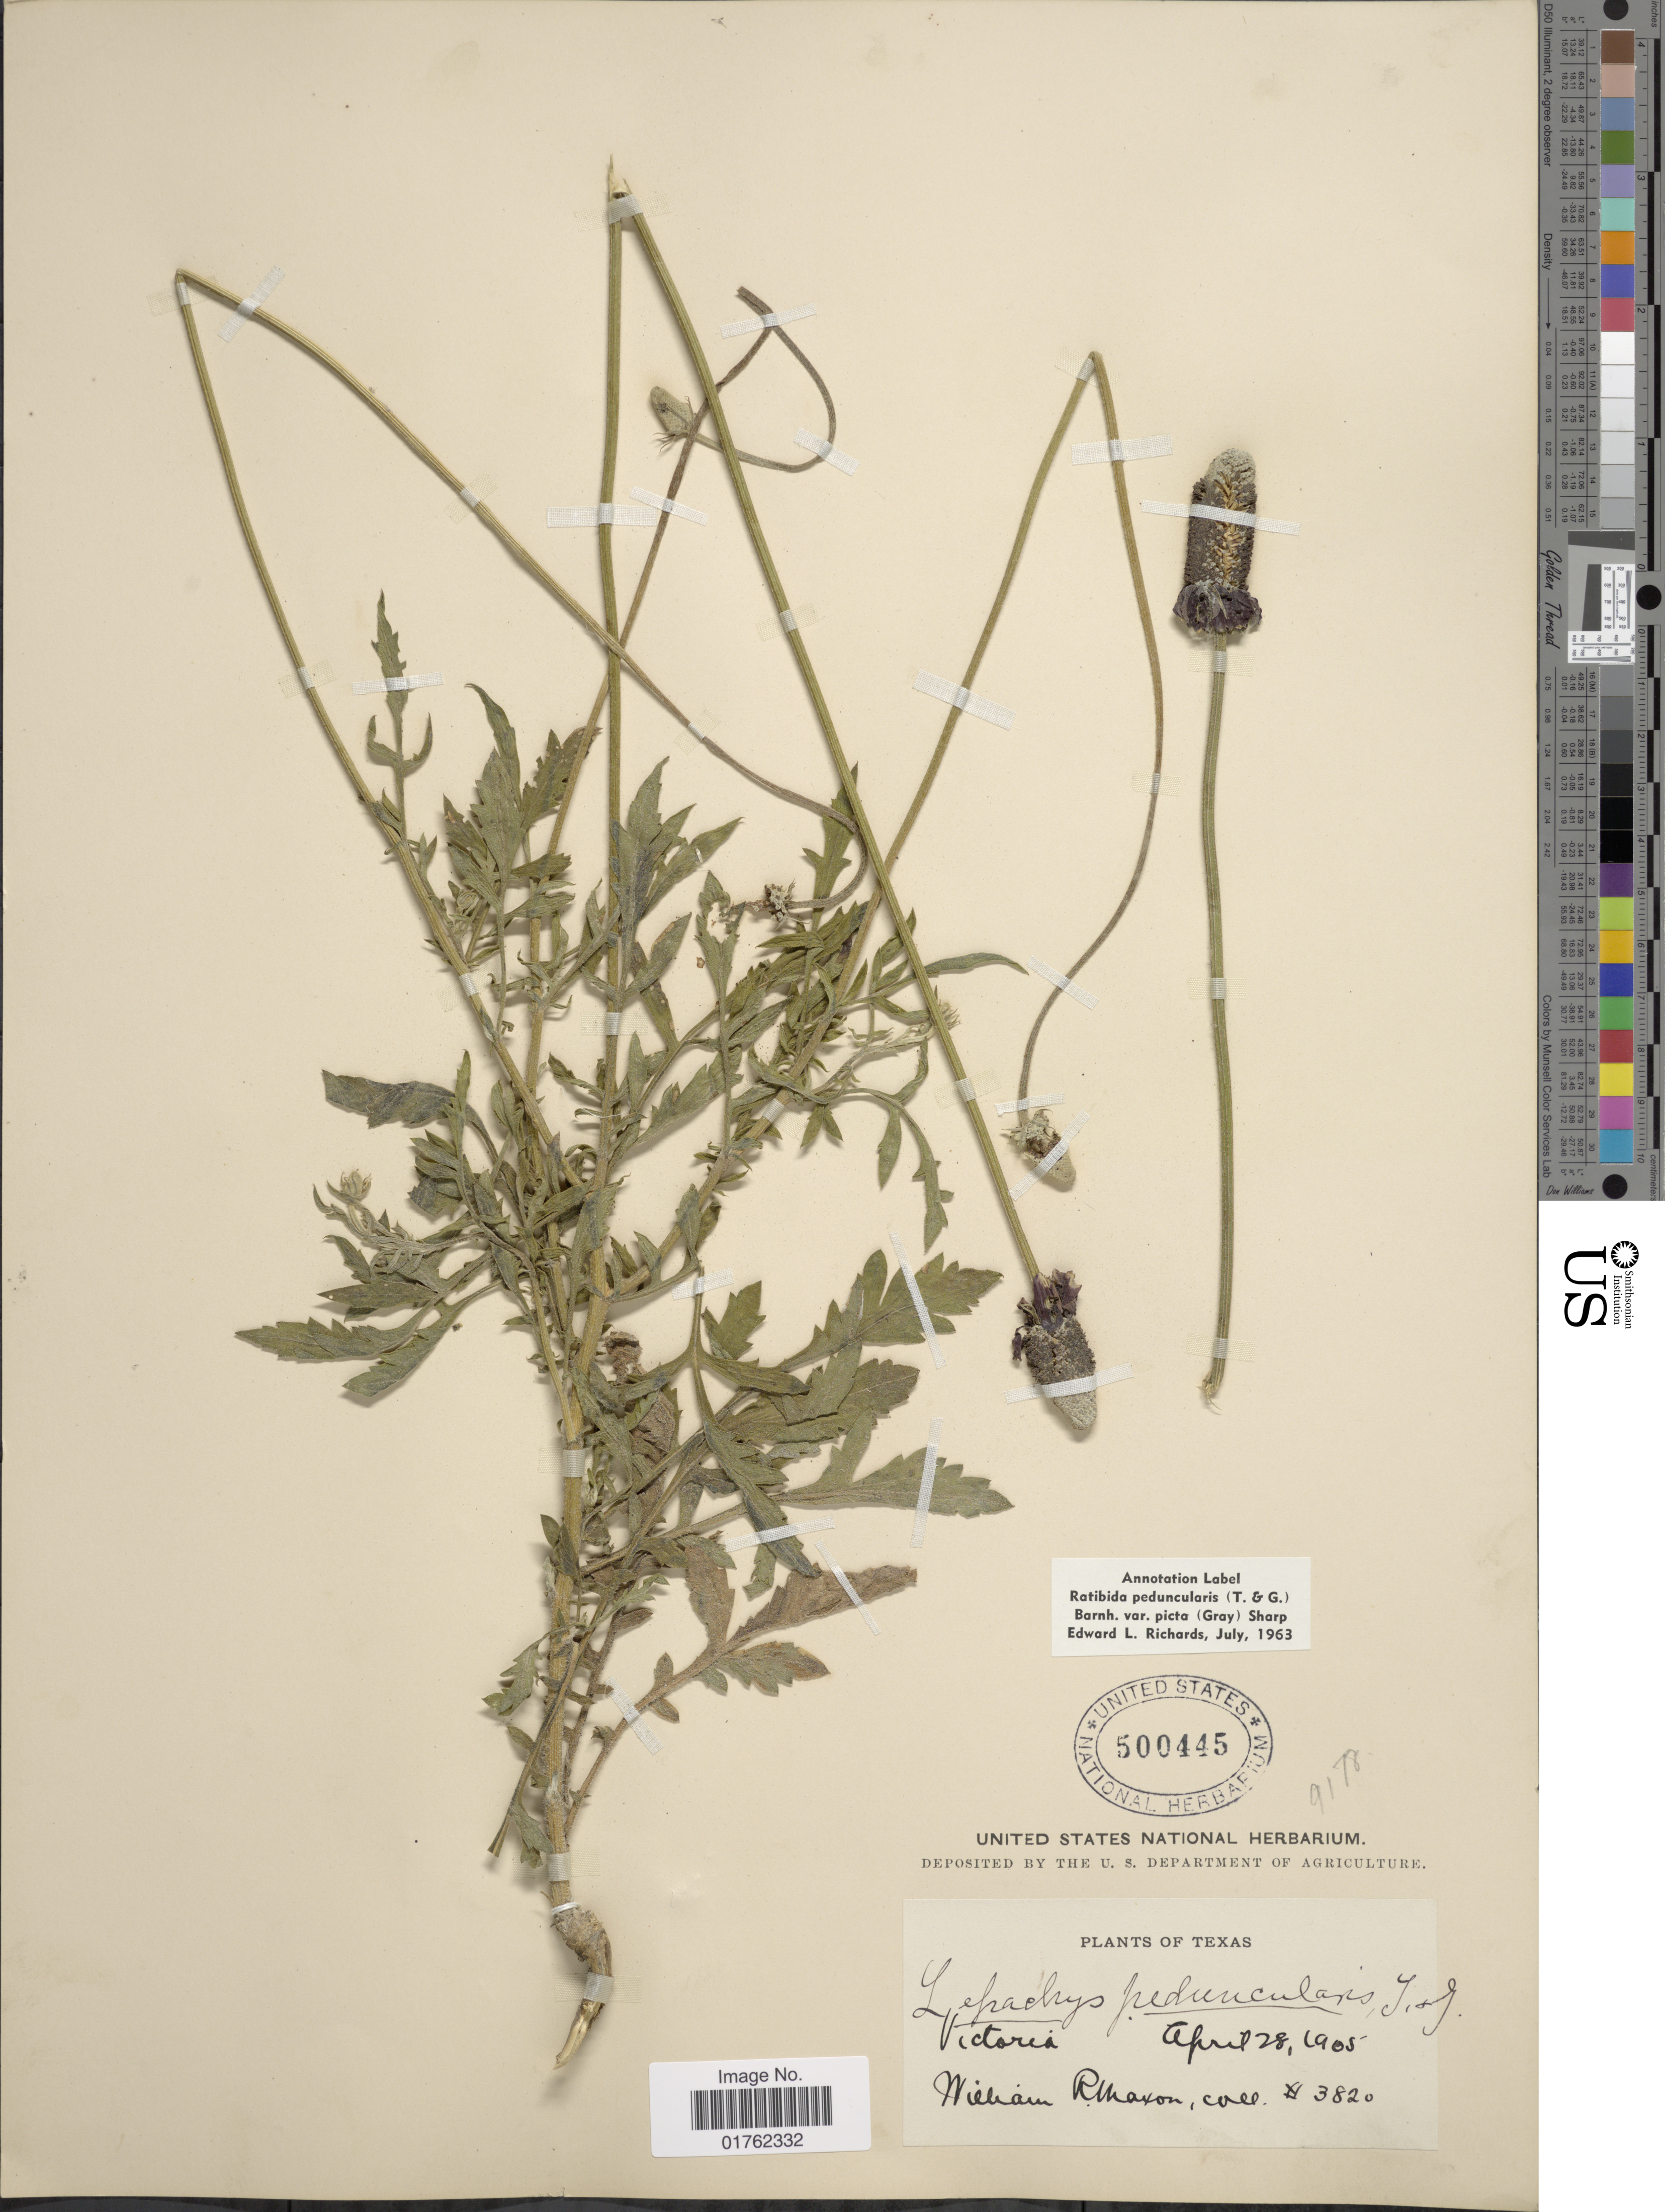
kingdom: Plantae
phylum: Tracheophyta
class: Magnoliopsida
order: Asterales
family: Asteraceae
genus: Ratibida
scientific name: Ratibida peduncularis var. picta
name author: (A. Gray)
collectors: W. R. Maxon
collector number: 3820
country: United States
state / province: Texas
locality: Victoria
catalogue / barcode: US 500445